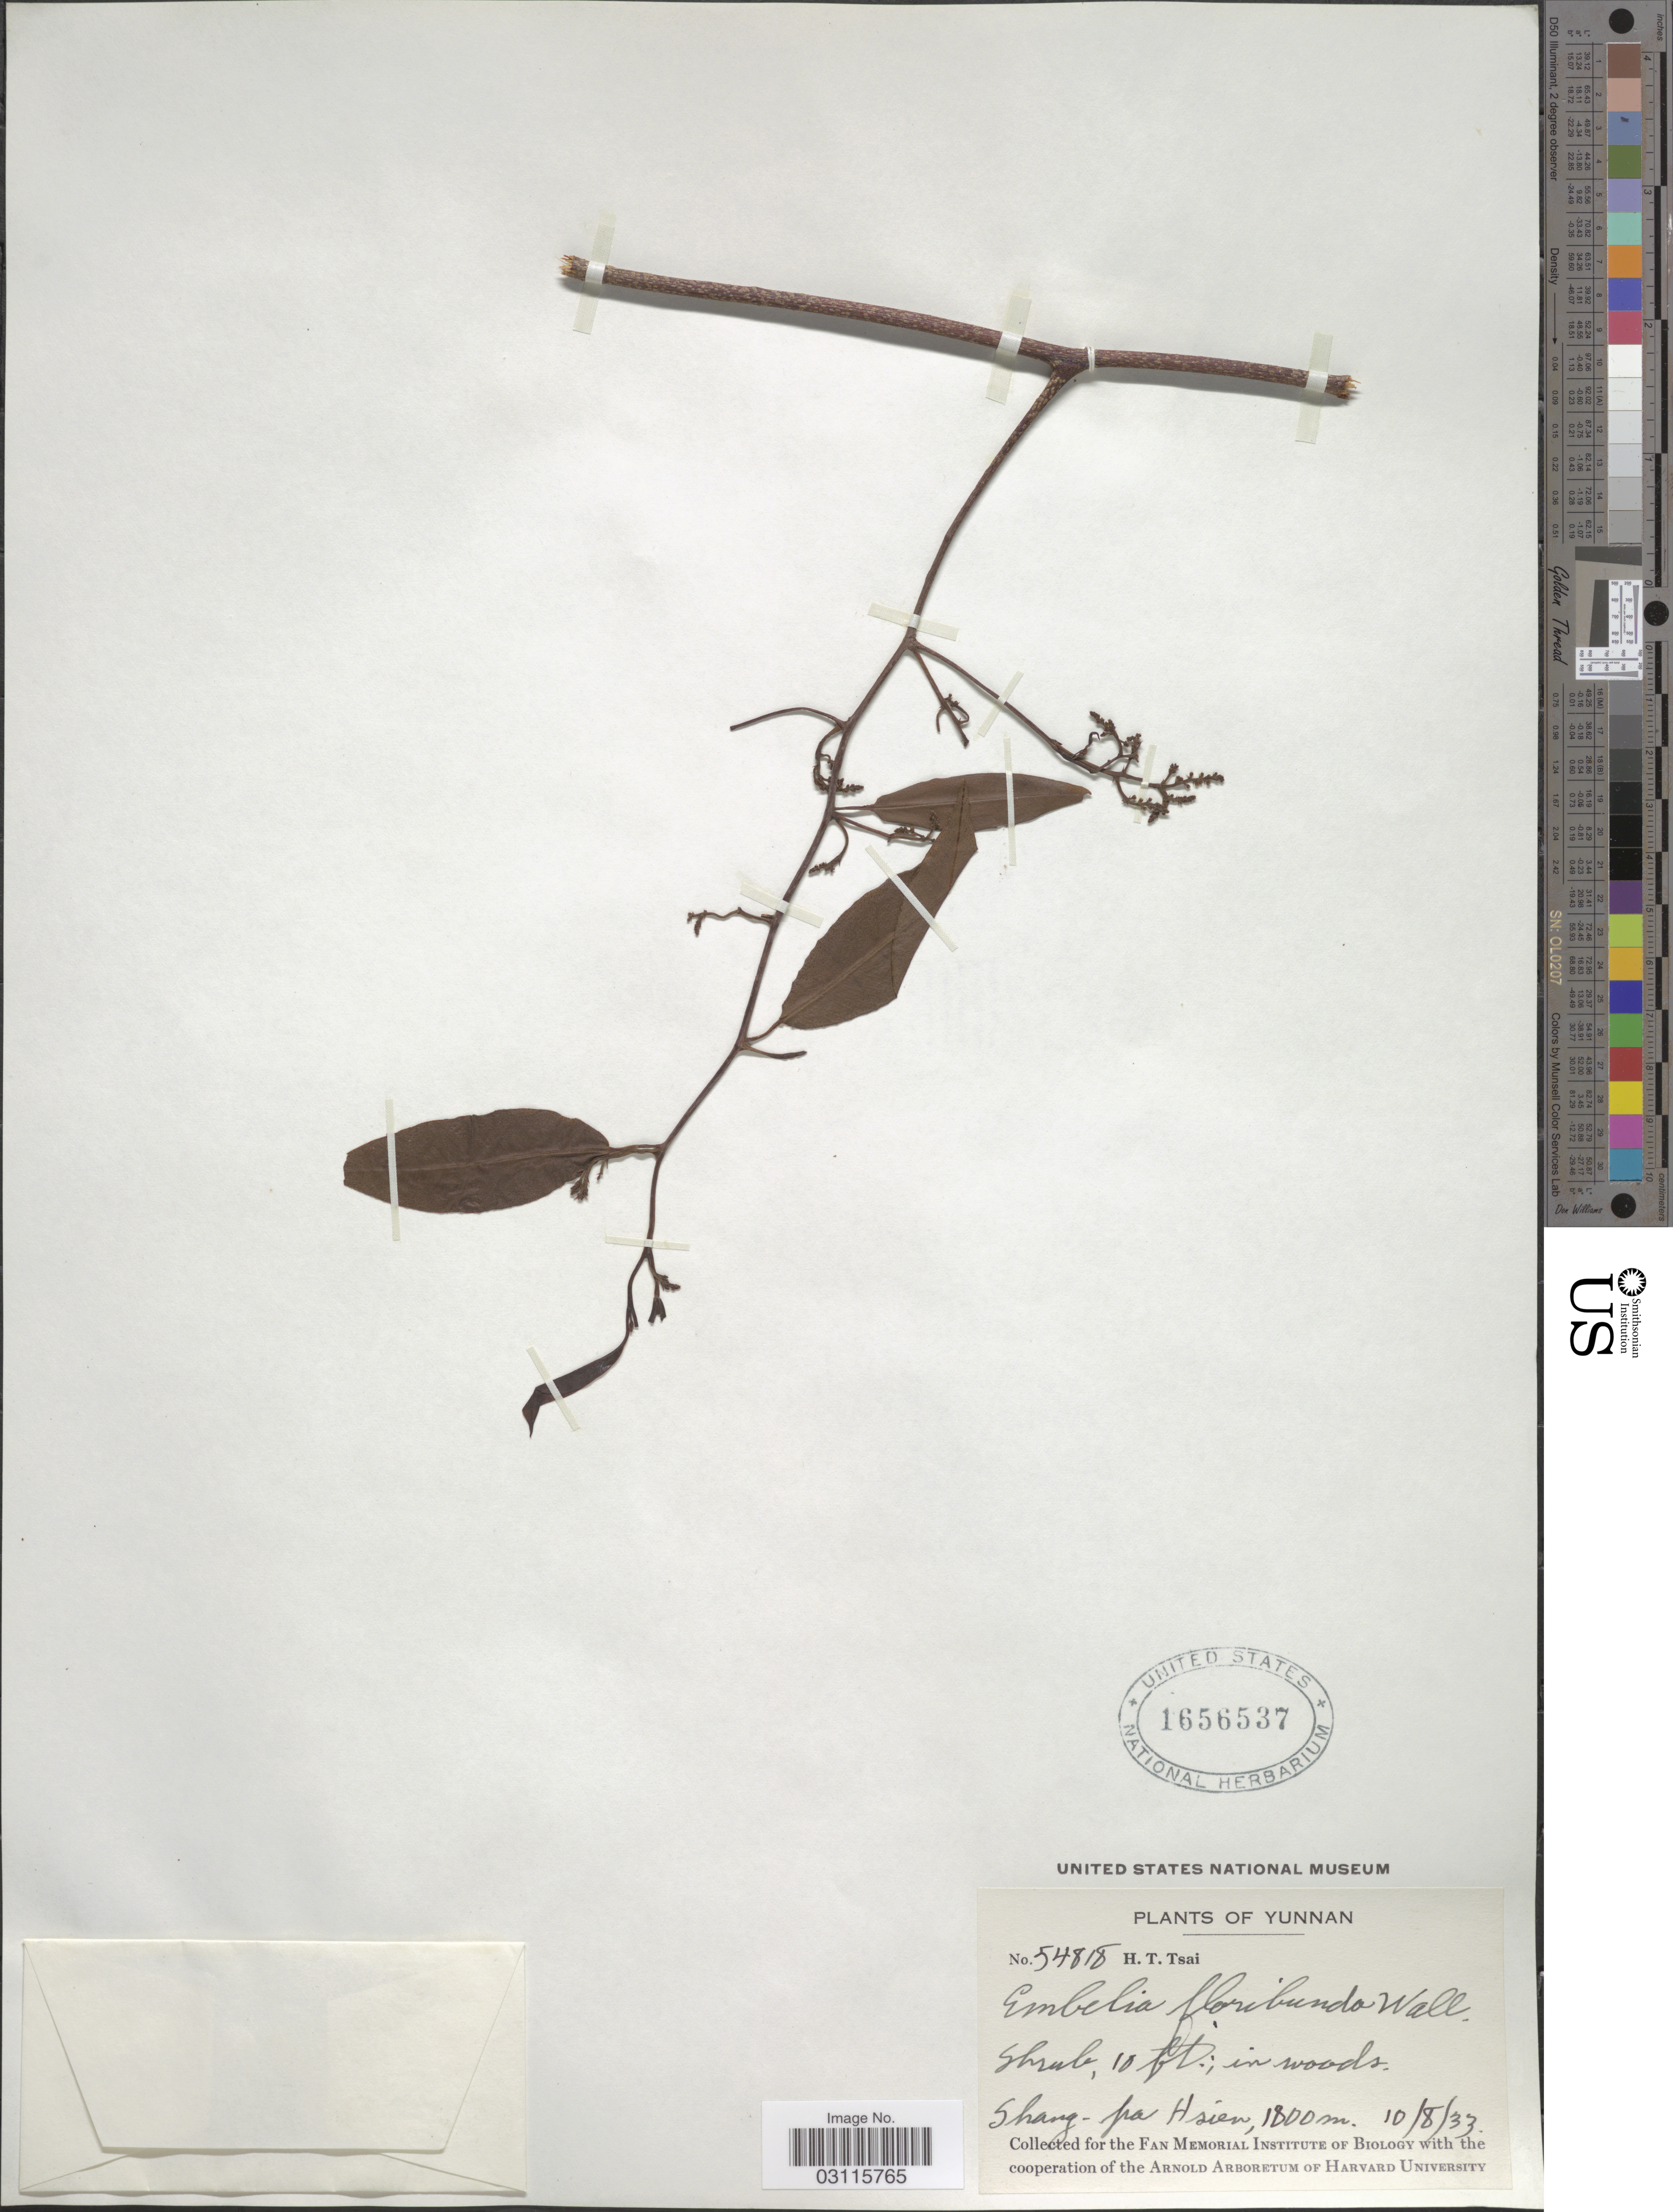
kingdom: Plantae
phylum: Tracheophyta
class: Magnoliopsida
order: Ericales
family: Primulaceae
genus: Embelia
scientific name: Embelia floribunda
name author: Wall.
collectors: H. Tsai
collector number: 54818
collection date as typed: Transcribed d/m/y: 10/8/33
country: China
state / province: Yunnan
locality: Shang-pa Hsien.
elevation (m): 1800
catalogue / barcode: US 1656537